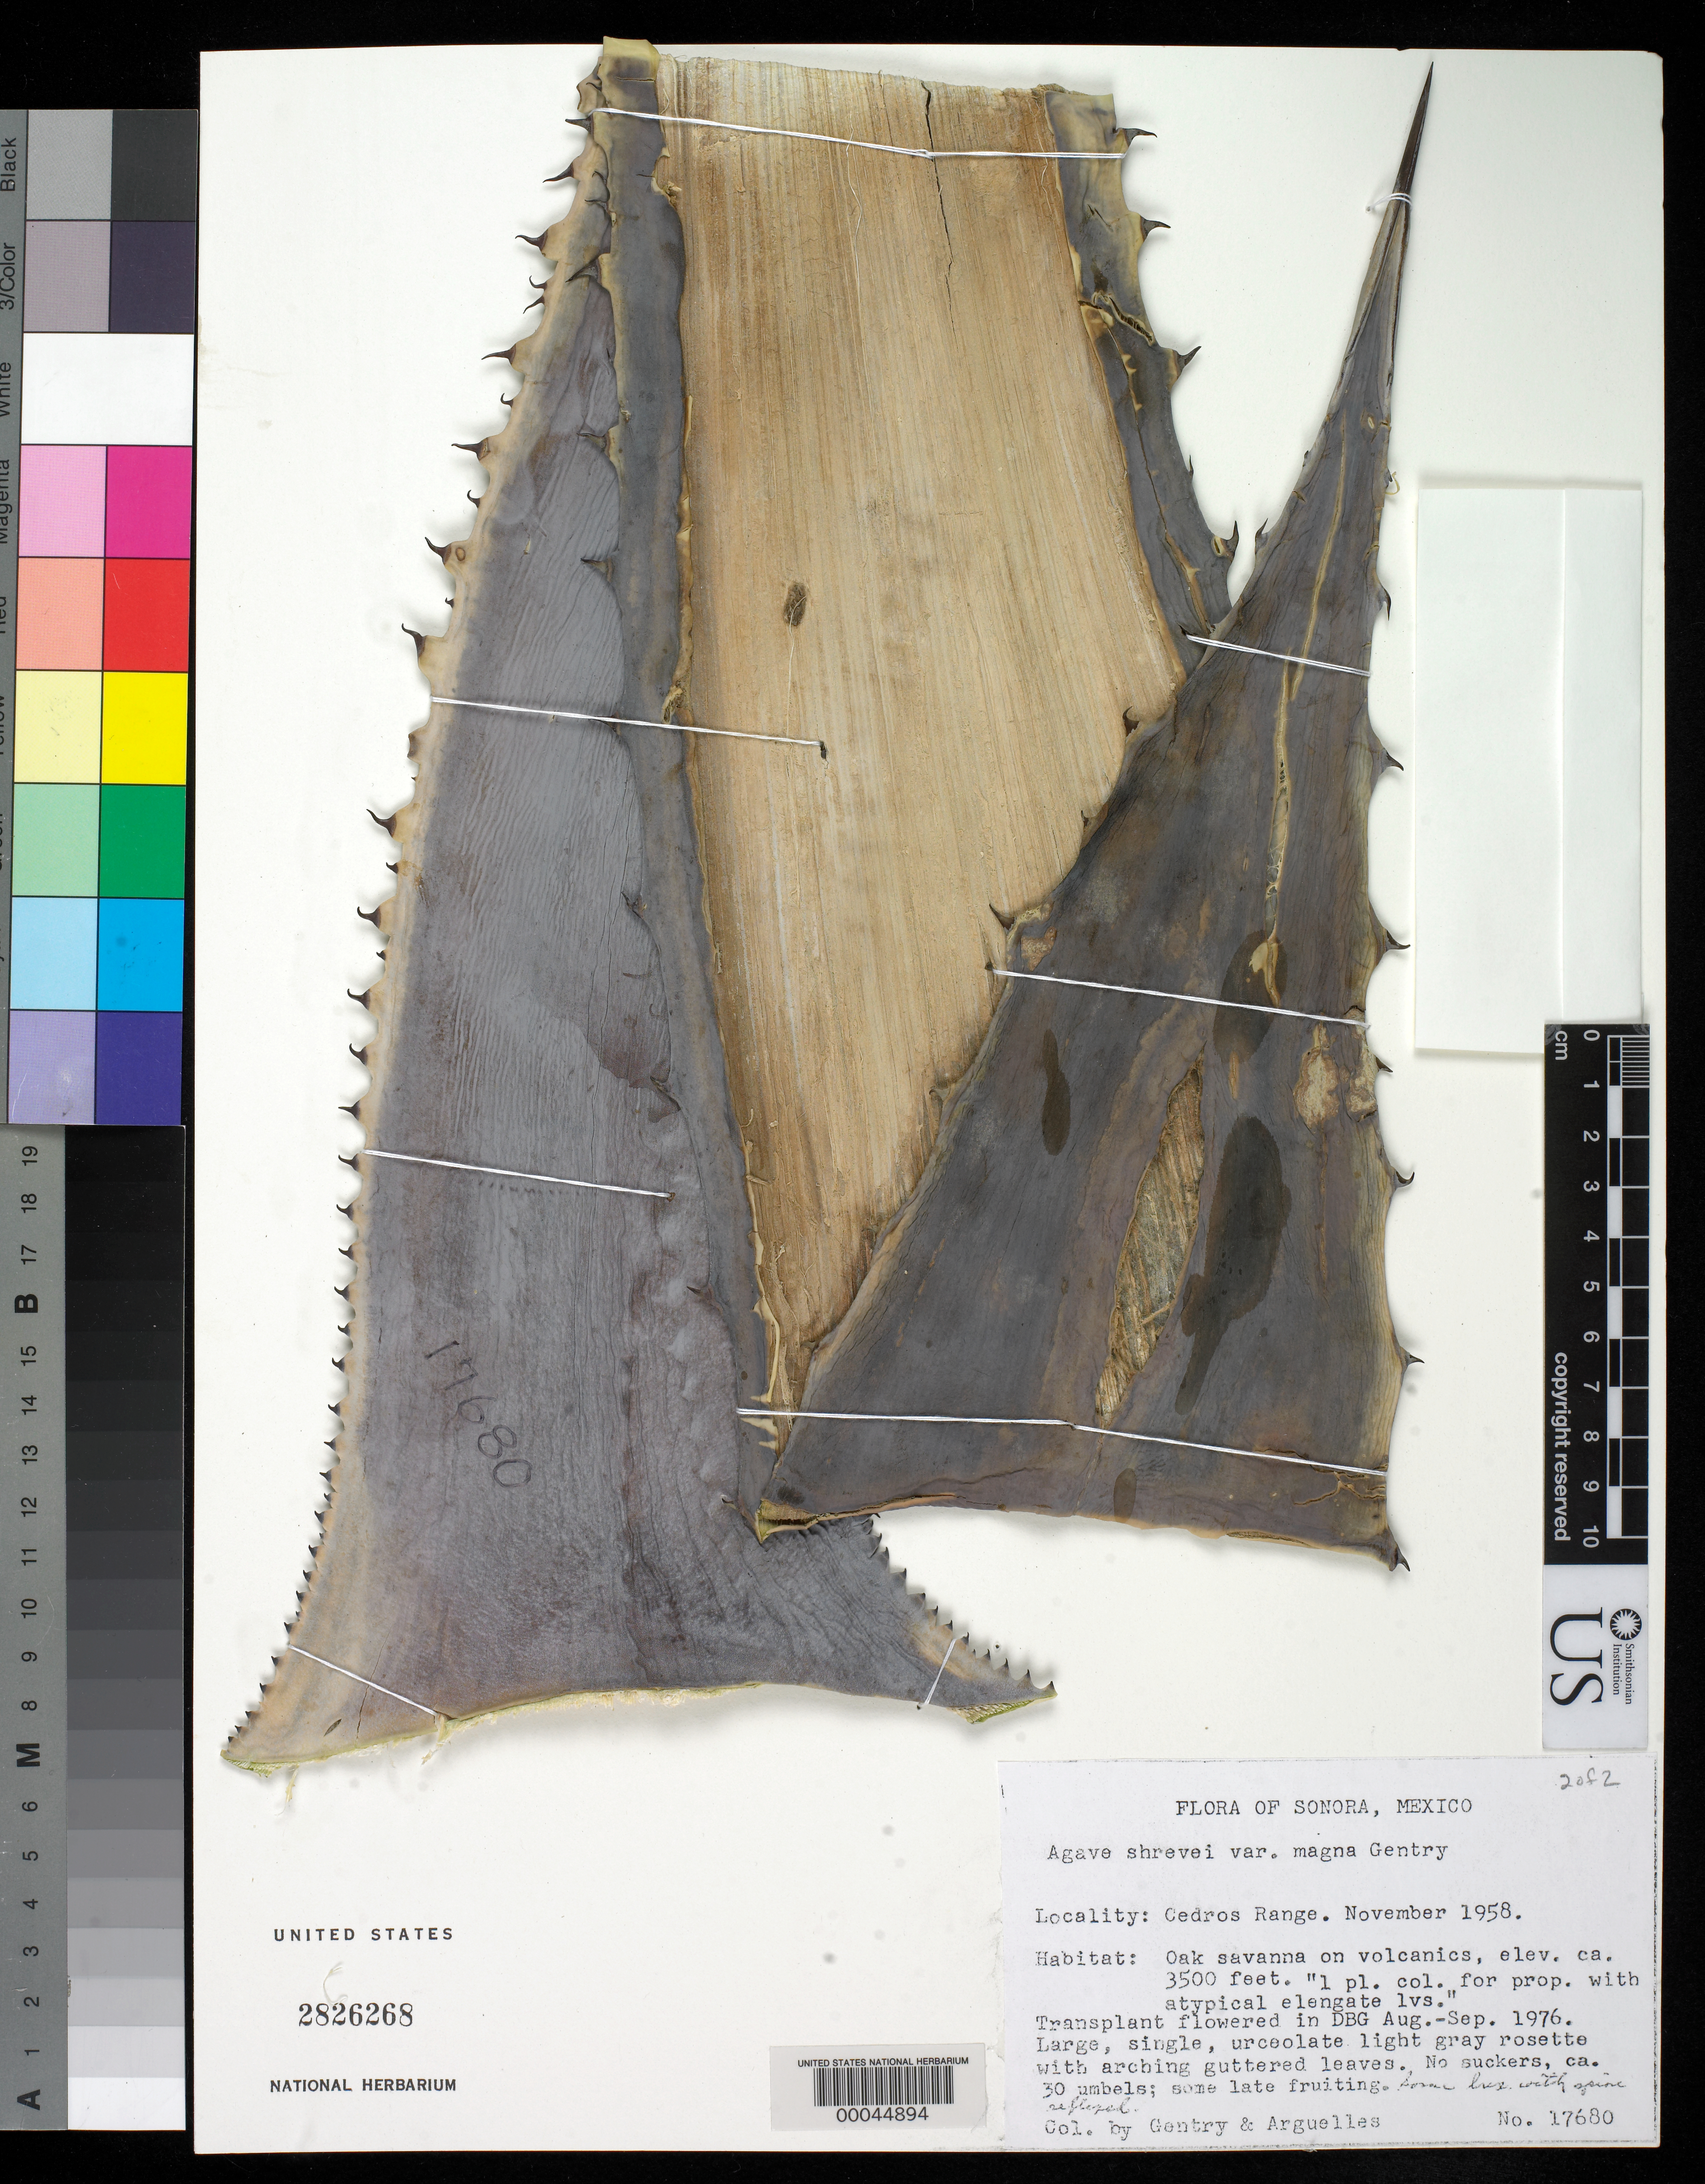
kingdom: Plantae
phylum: Tracheophyta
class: Liliopsida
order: Asparagales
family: Asparagaceae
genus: Agave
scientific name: Agave shrevei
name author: Gentry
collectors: H. S. Gentry & J. Arguelles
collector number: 17680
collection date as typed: Nov 1958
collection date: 1958-11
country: Mexico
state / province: Sonora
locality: Cedros range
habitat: Oak savanna on volcanics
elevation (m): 1067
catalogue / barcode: US 2826268